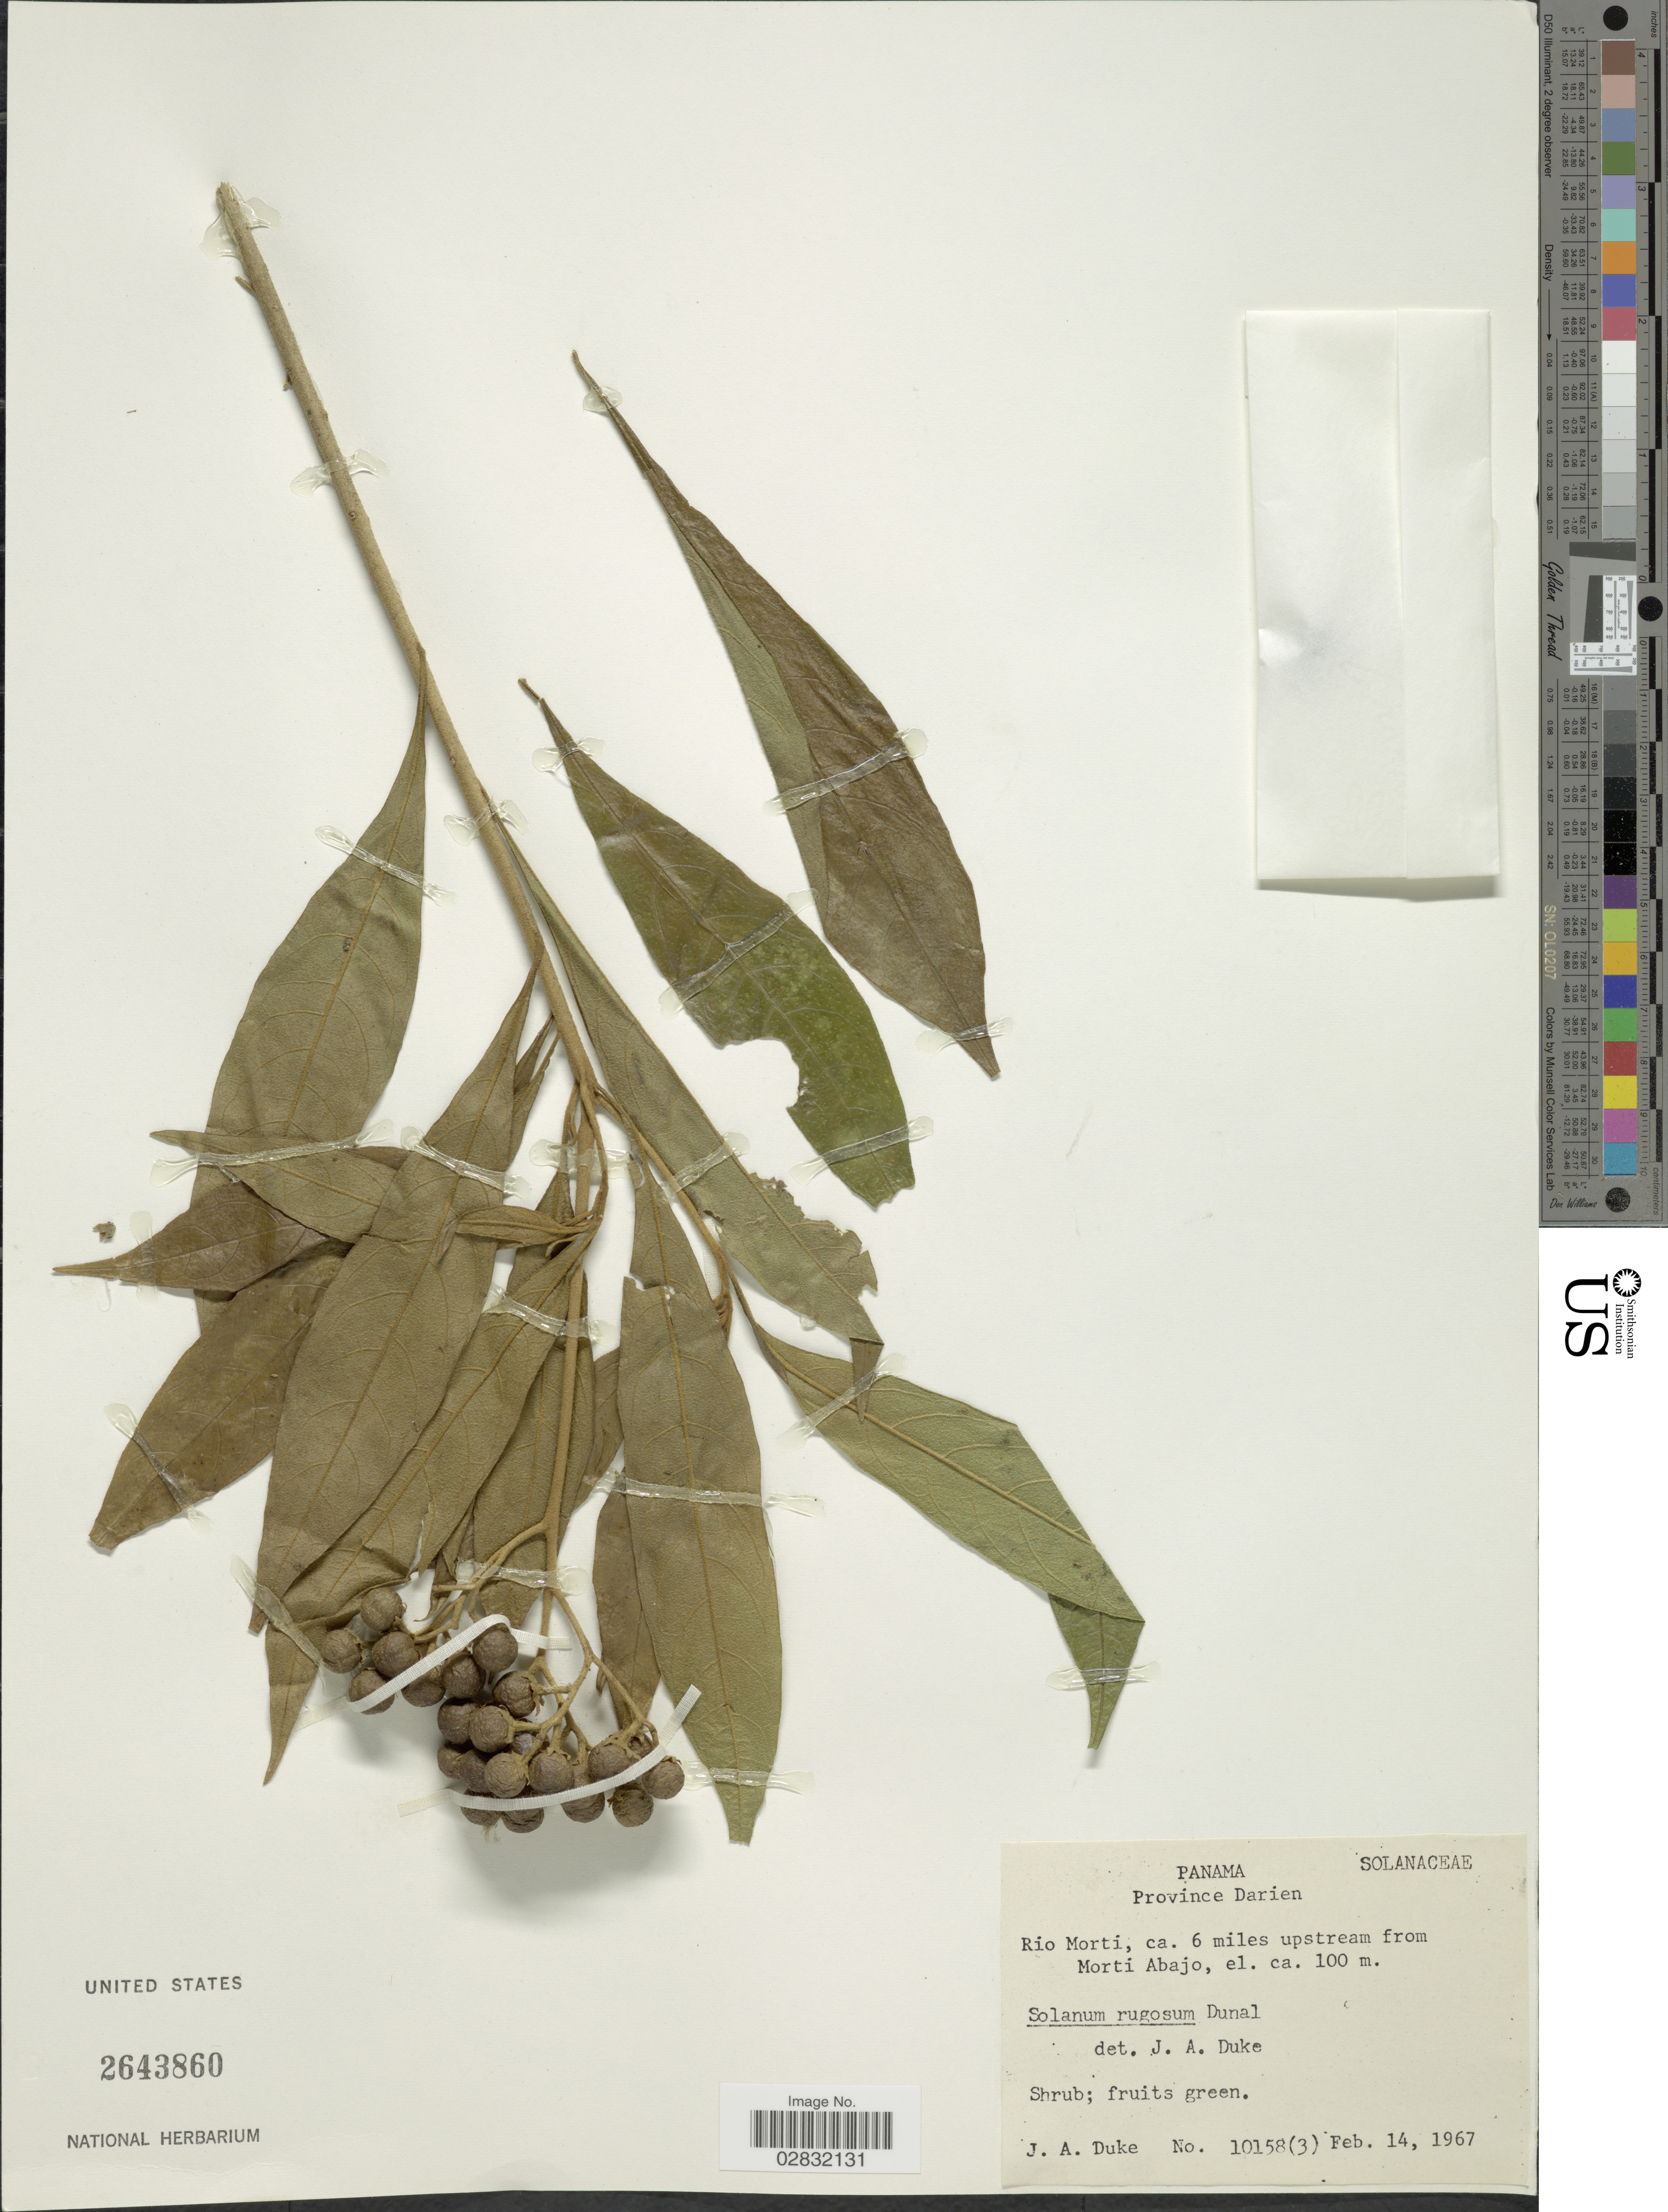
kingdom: Plantae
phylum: Tracheophyta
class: Magnoliopsida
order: Solanales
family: Solanaceae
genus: Solanum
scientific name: Solanum rugosum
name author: Dunal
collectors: J. A. Duke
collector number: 10158(3)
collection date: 1967-02-14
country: Panama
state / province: Darién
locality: Province Darien, Rio Morti, ca. 6 miles upstream from Morti Abajo.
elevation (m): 100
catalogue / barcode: US 2643860